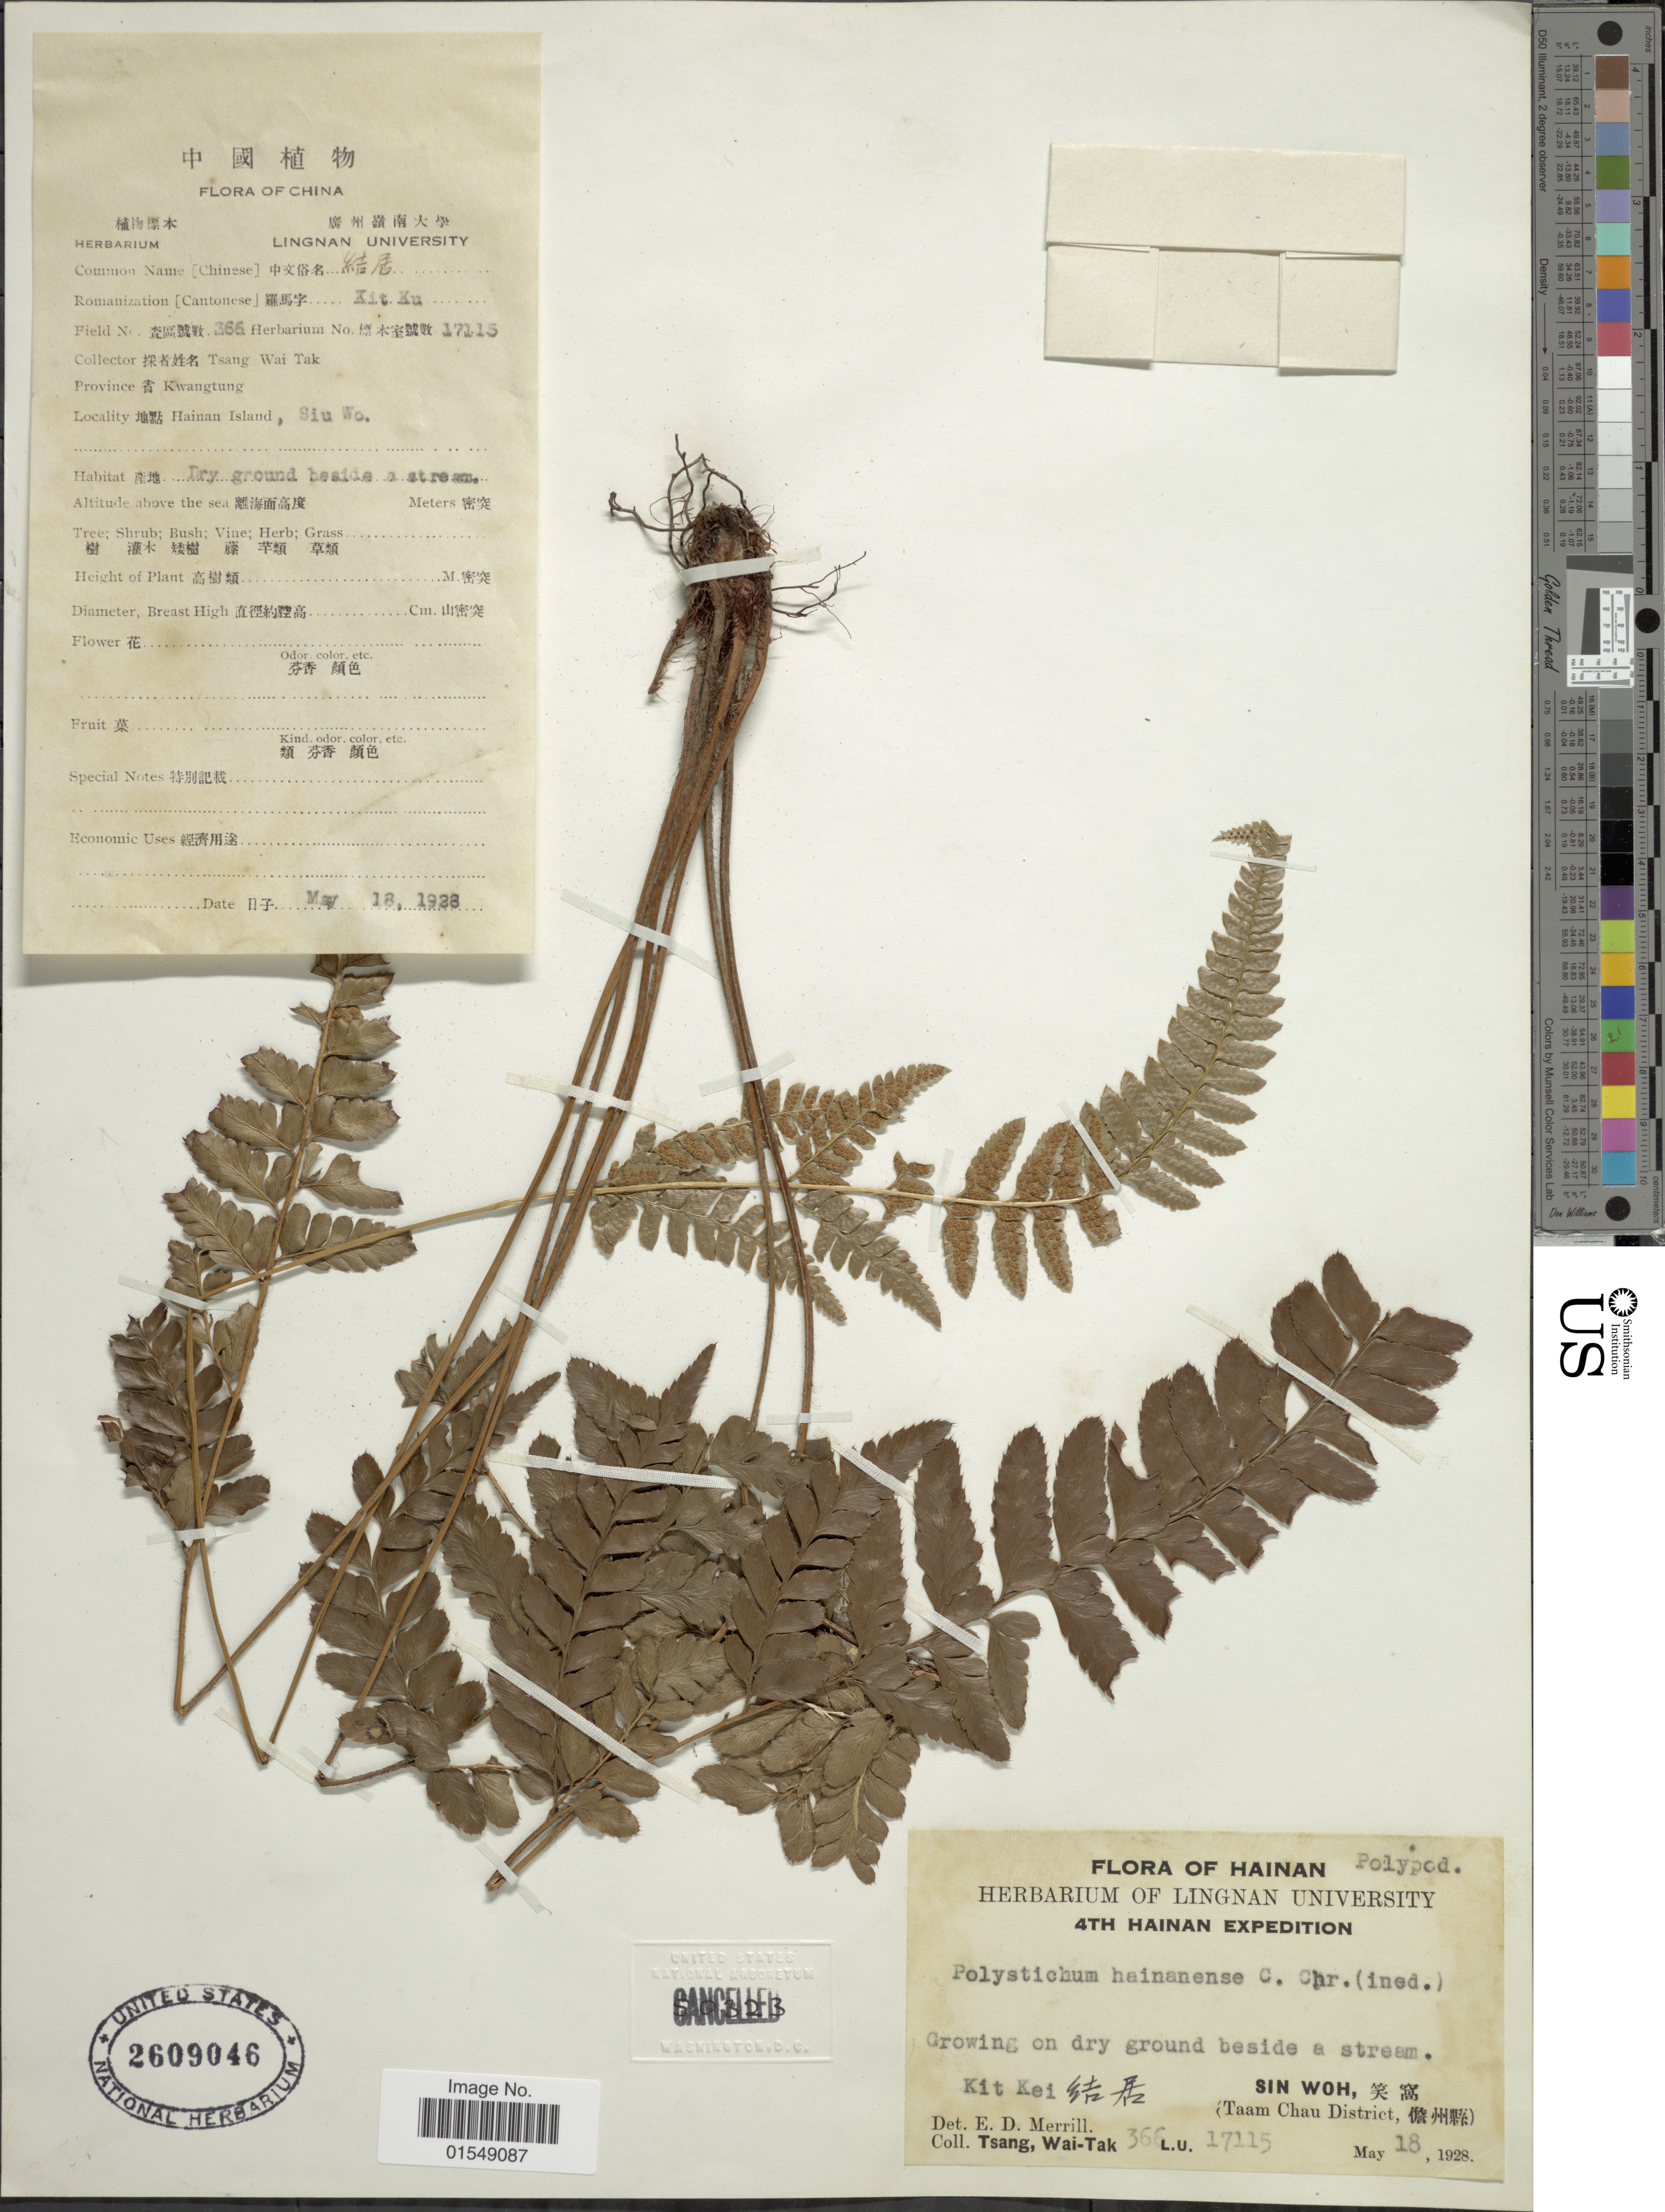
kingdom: Plantae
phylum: Tracheophyta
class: Polypodiopsida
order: Polypodiales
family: Dryopteridaceae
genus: Arachniodes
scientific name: Arachniodes hainanensis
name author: (Ching) Ching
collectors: W. T. Tsang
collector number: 366/17115 ?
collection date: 1928-05-18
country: China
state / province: Guangdong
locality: Hainan Island, Kit Kei, Sin Woh (Taam Chau District)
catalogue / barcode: US 2609046